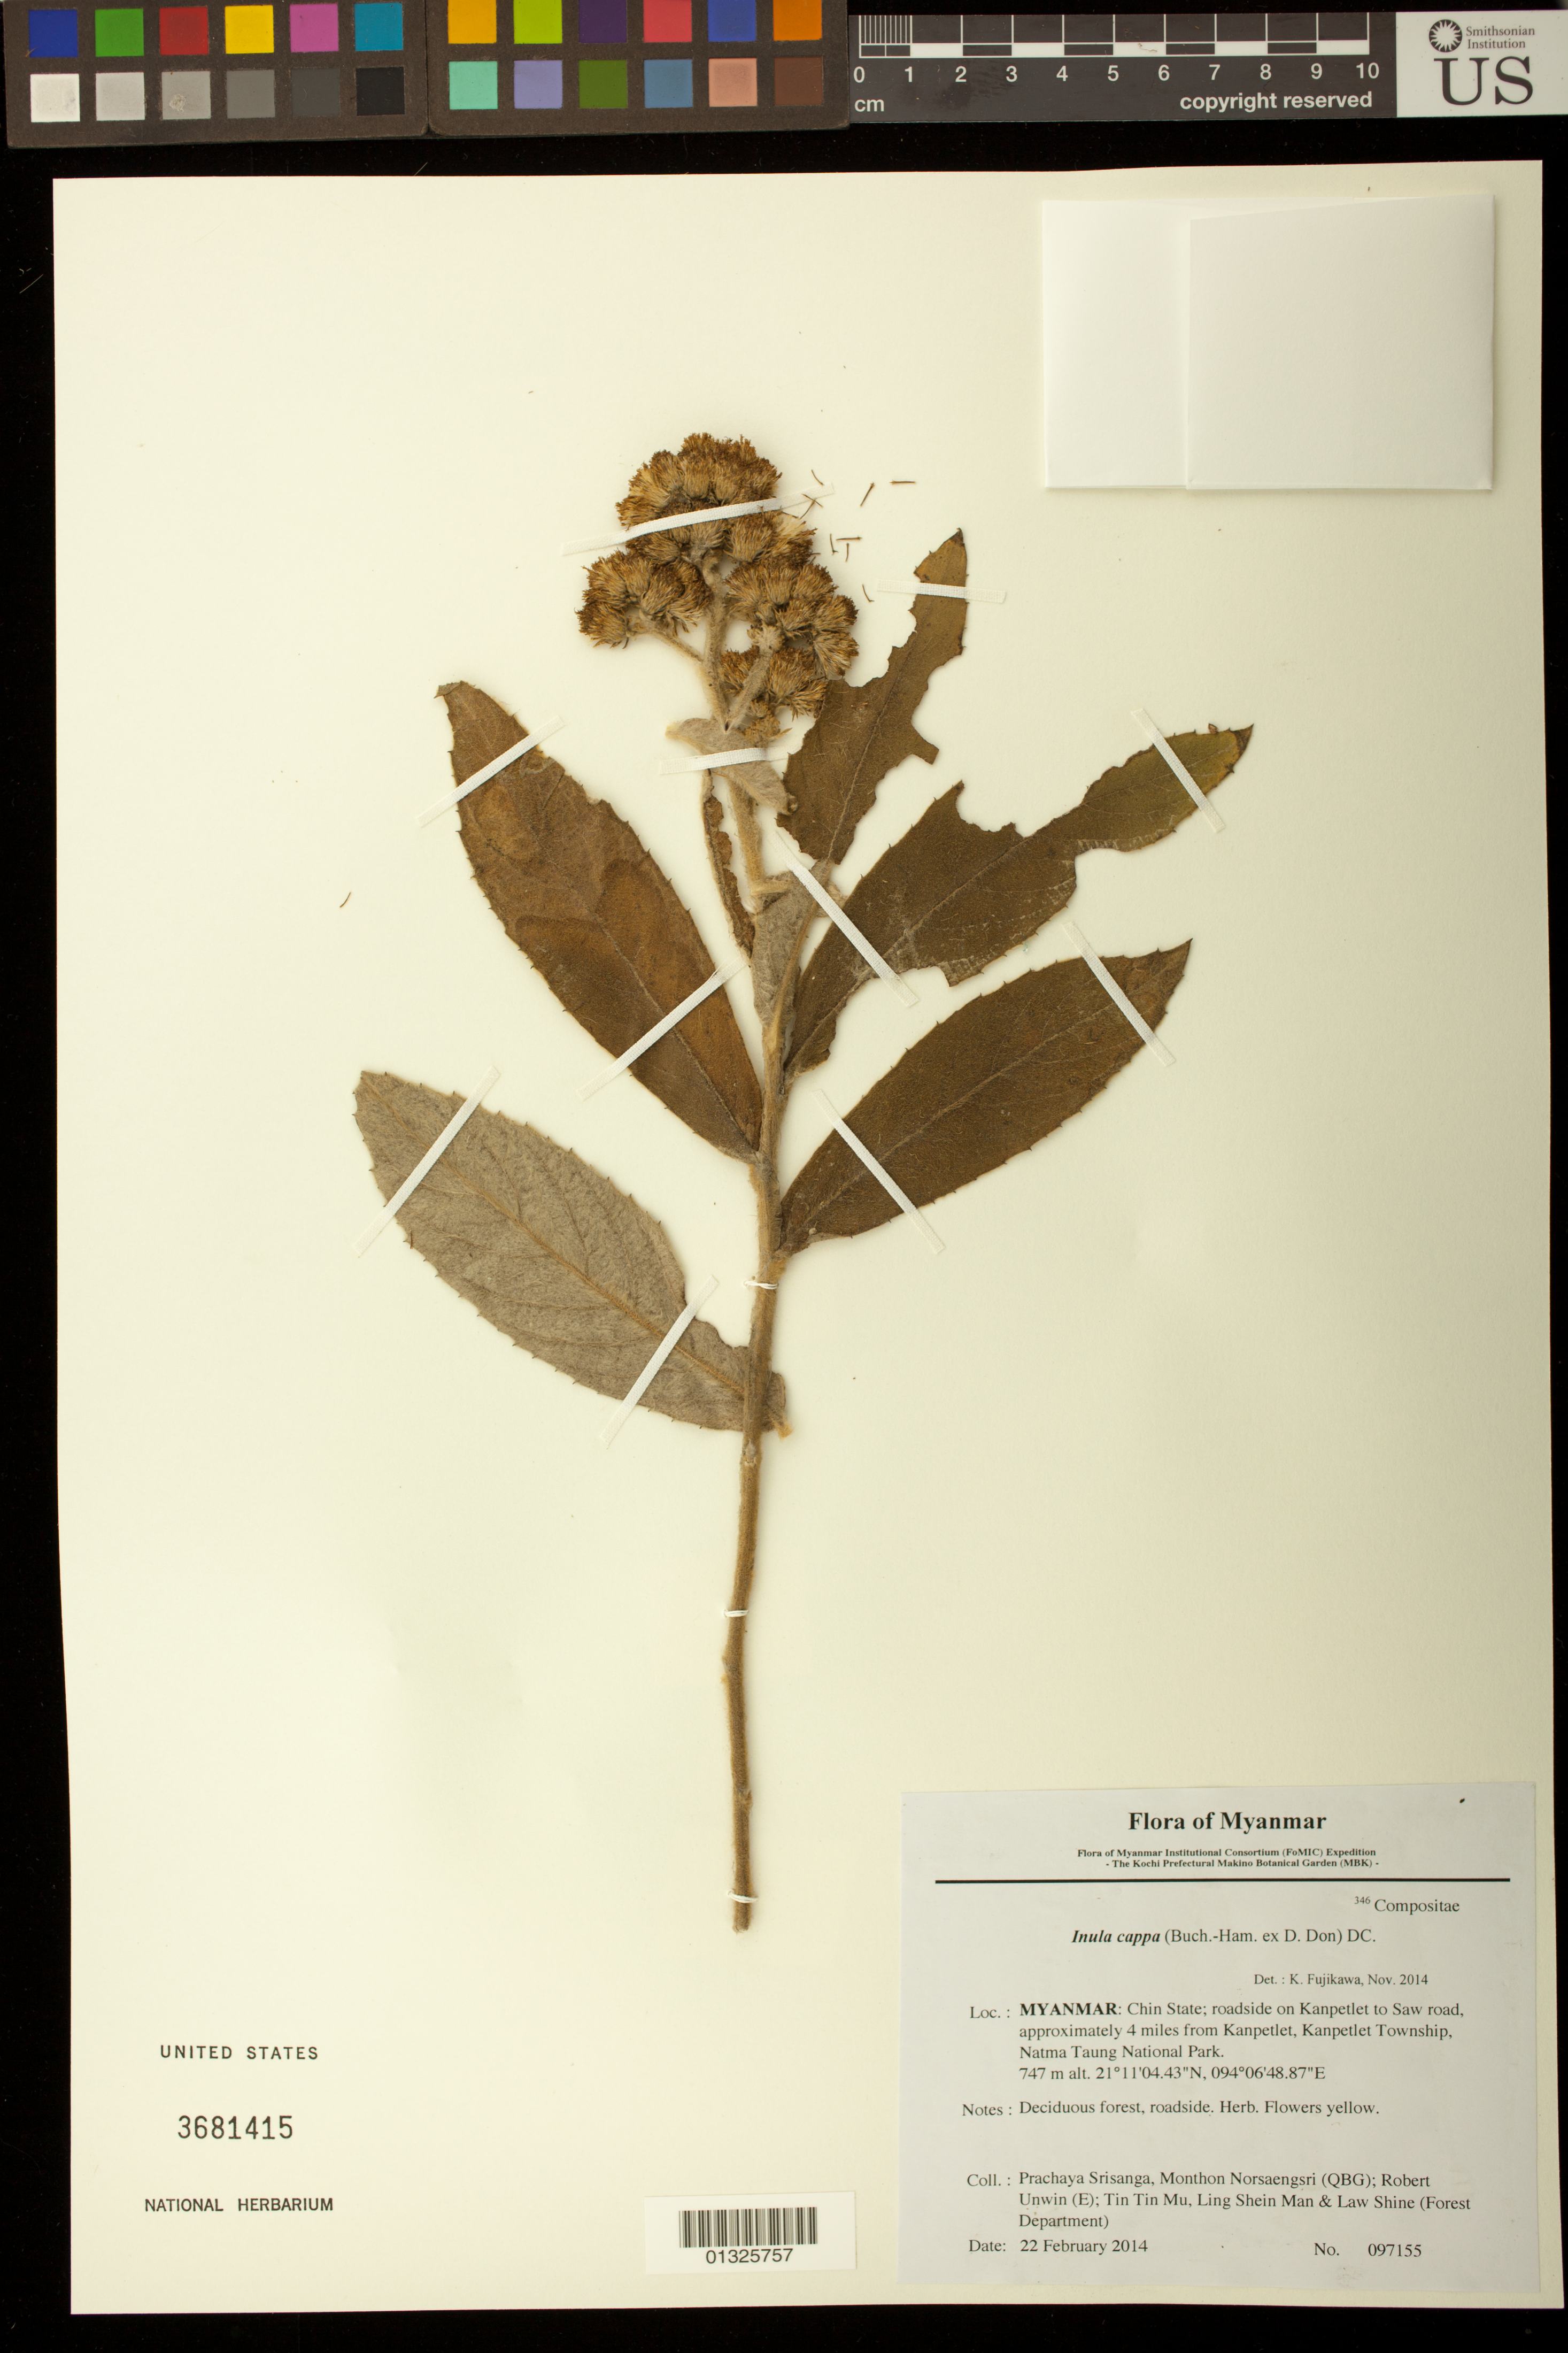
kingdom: Plantae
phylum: Tracheophyta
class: Magnoliopsida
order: Asterales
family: Asteraceae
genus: Inula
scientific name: Inula cappa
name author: (Buch.-Ham. ex D. Don) DC.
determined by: Fujikawa, Kazumi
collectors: P. Srisanga, M. Norsaengsri, R. Unwin, Tin Tin Mu, Ling Shein Man & L. Shine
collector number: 97155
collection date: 2014-02-22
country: Myanmar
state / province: Chin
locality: Roadside on Kanpetlet to Saw road, approximately 4 miles from Kanpetlet, Kanpetlet Township, Natma Taung National Park.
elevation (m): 747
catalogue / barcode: US 3681415